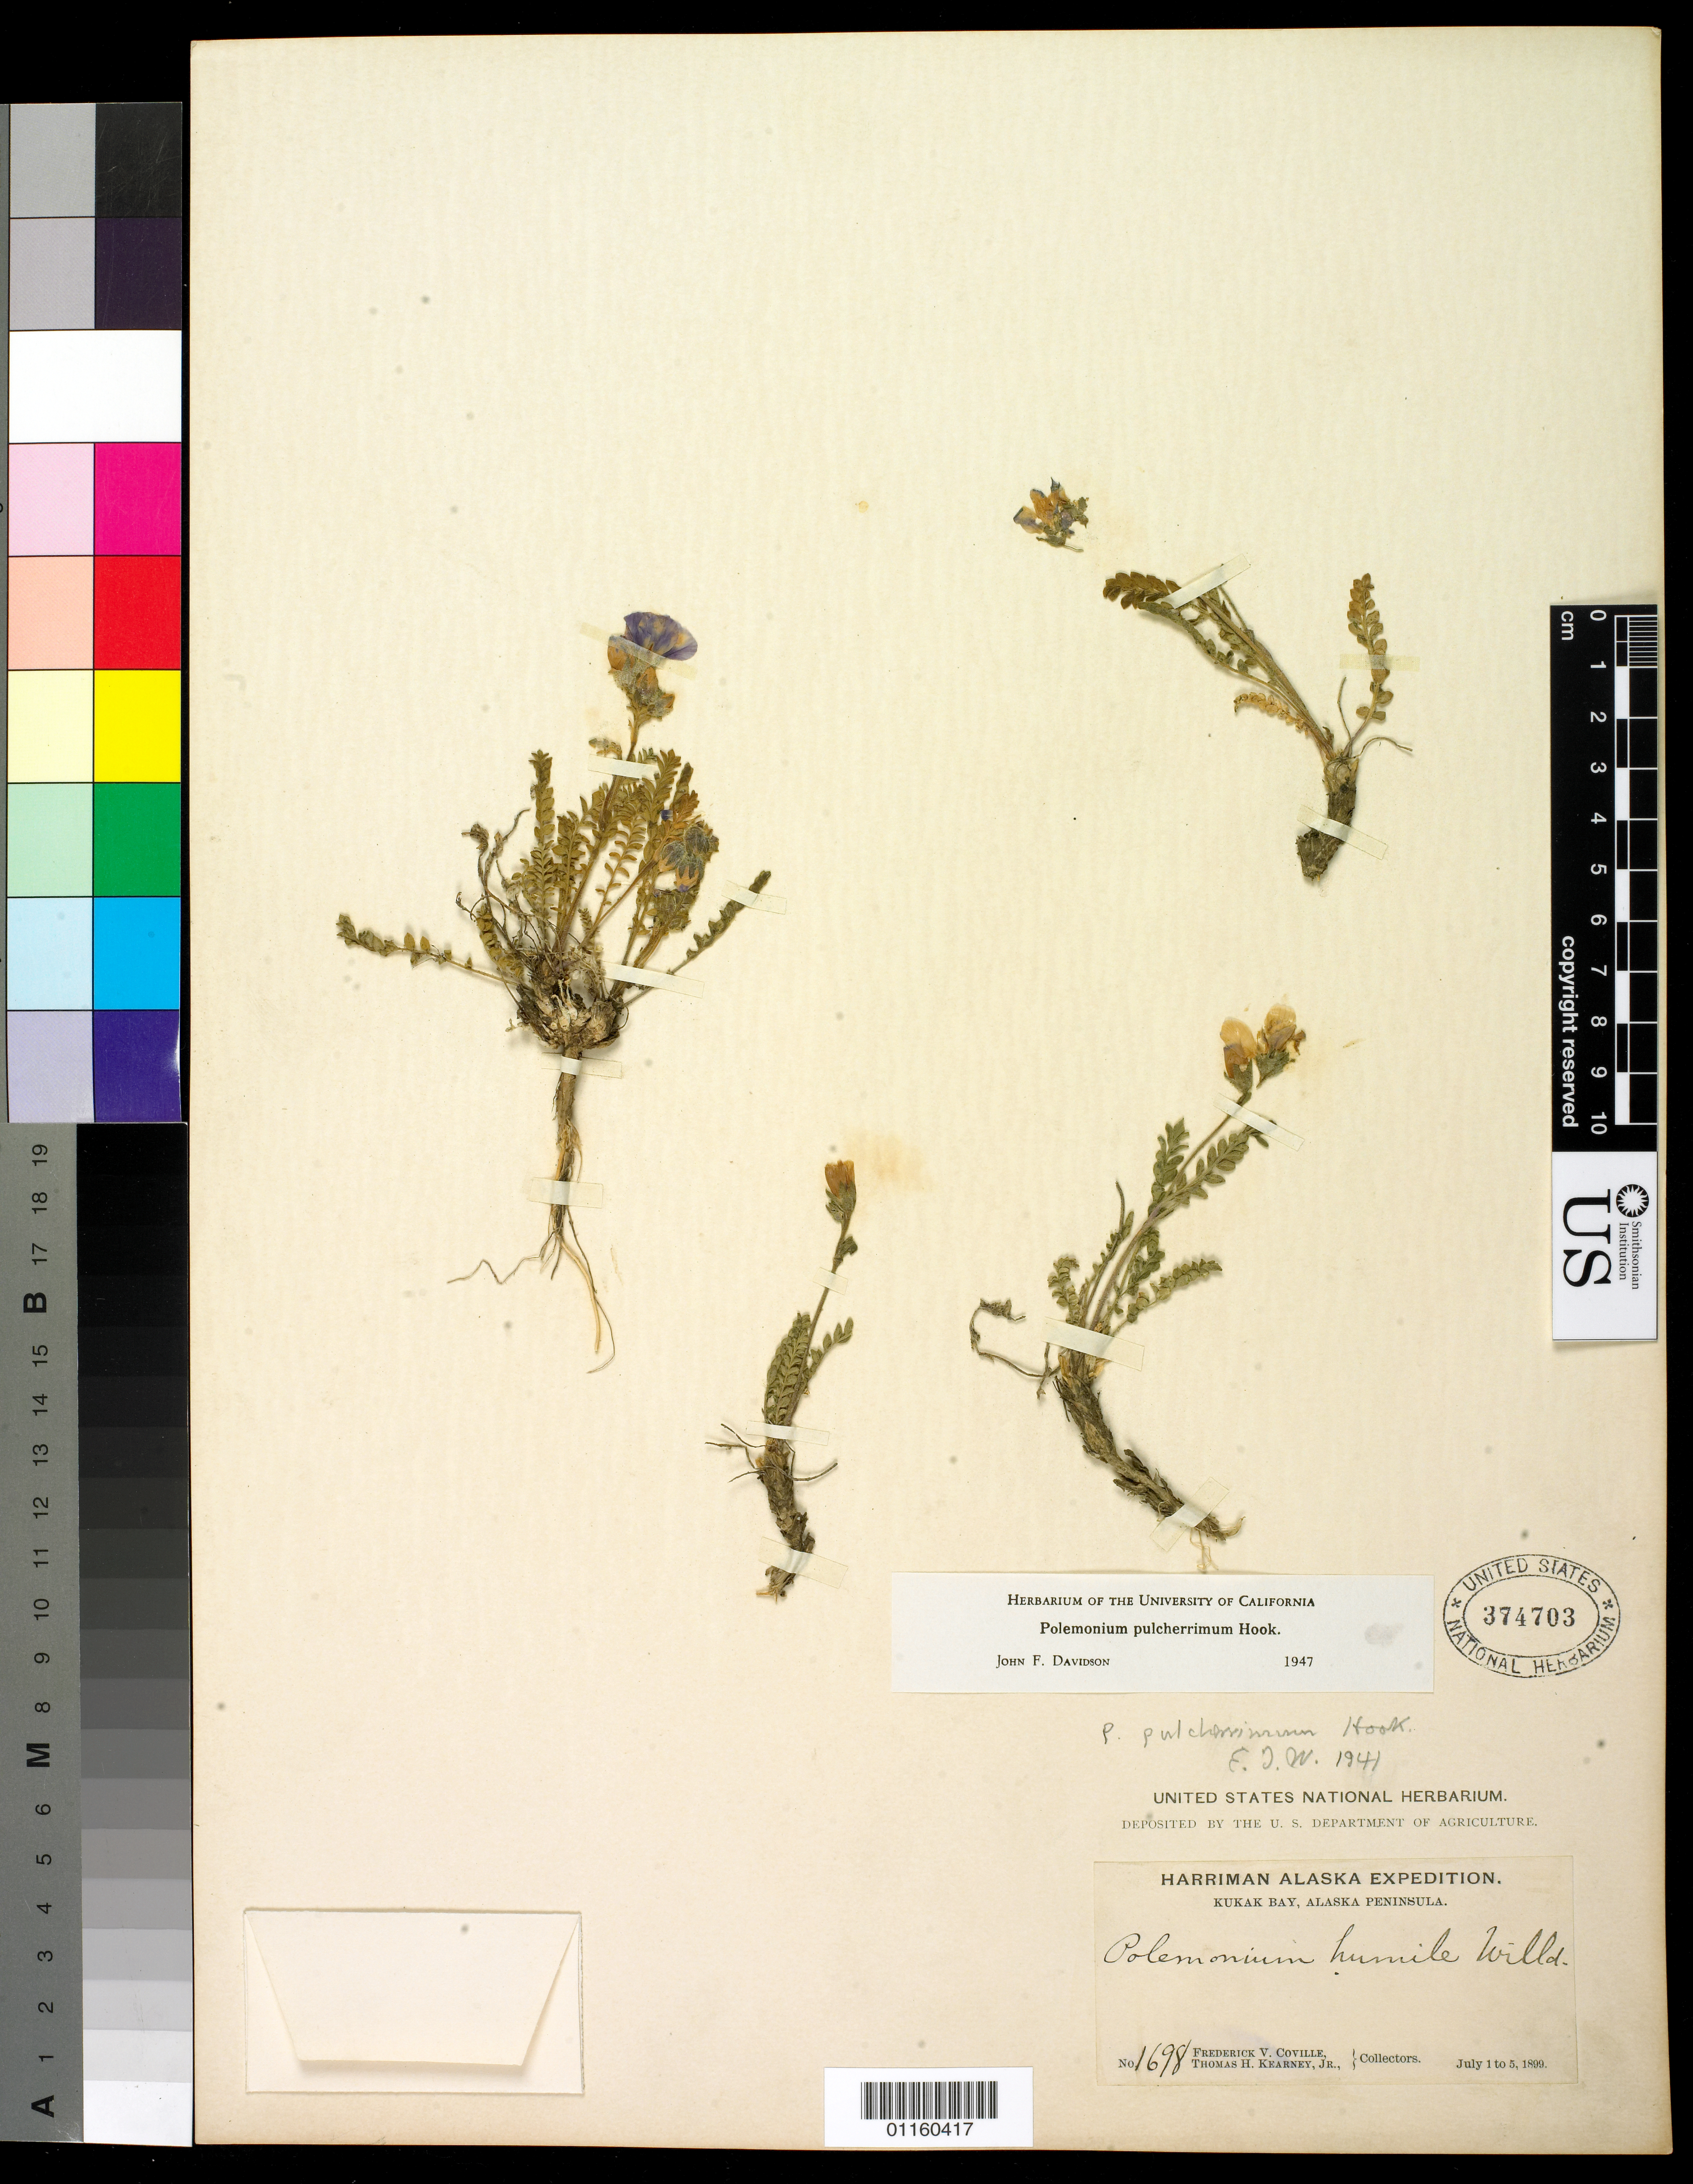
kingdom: Plantae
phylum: Tracheophyta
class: Magnoliopsida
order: Ericales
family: Polemoniaceae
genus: Polemonium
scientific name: Polemonium pulcherrimum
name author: Hook.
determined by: Davidson, J. F.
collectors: F. V. Coville & T. H. Kearney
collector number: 1698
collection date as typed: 1 Jul 1899 to 5 Jul 1899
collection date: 1899-07-01/1899-07-05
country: United States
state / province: Alaska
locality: Kukak Bay, Alaska Peninsula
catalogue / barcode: US 374703